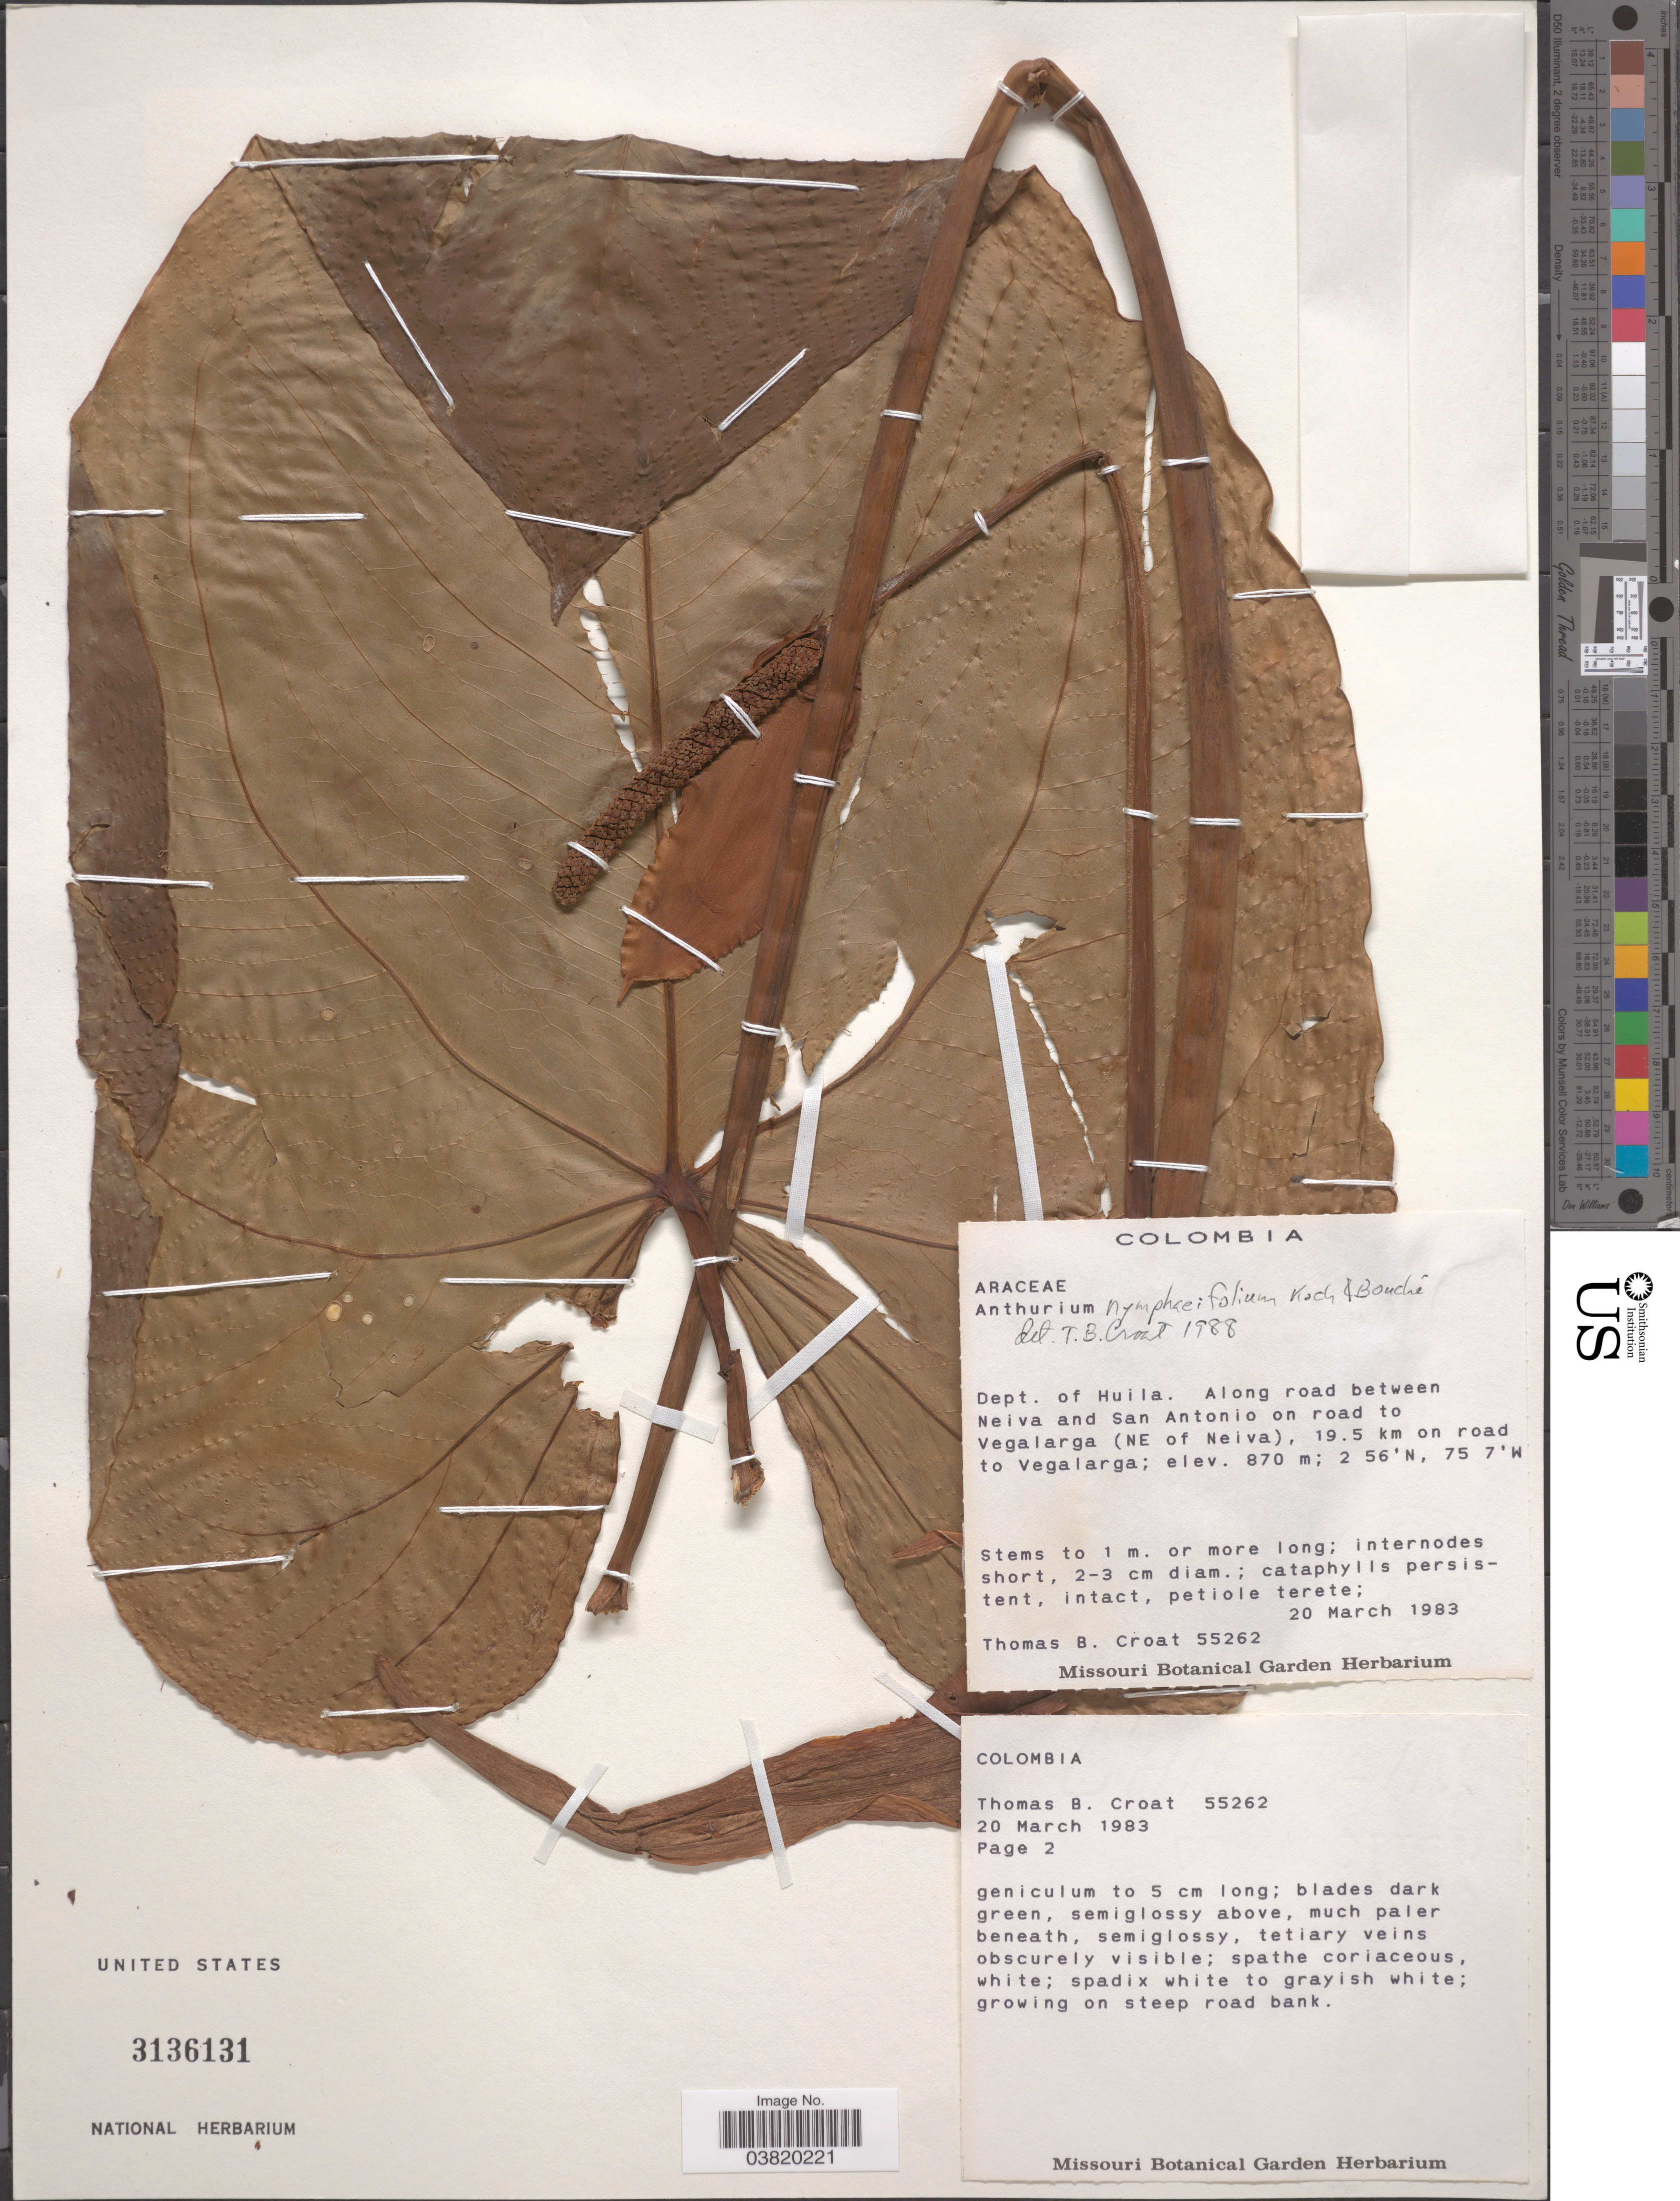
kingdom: Plantae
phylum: Tracheophyta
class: Liliopsida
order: Alismatales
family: Araceae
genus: Anthurium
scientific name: Anthurium nymphaeifolium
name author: K. Koch & C.D. Bouché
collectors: T. B. Croat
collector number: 55262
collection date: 1983-03-20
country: Colombia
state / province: Huila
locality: Dept. of Huila. Along road between Neiva and San Antonio on road to Vegalarga (NE of Neiva), 19.5 km on road to Vegalarga.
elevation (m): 870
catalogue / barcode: US 3136131